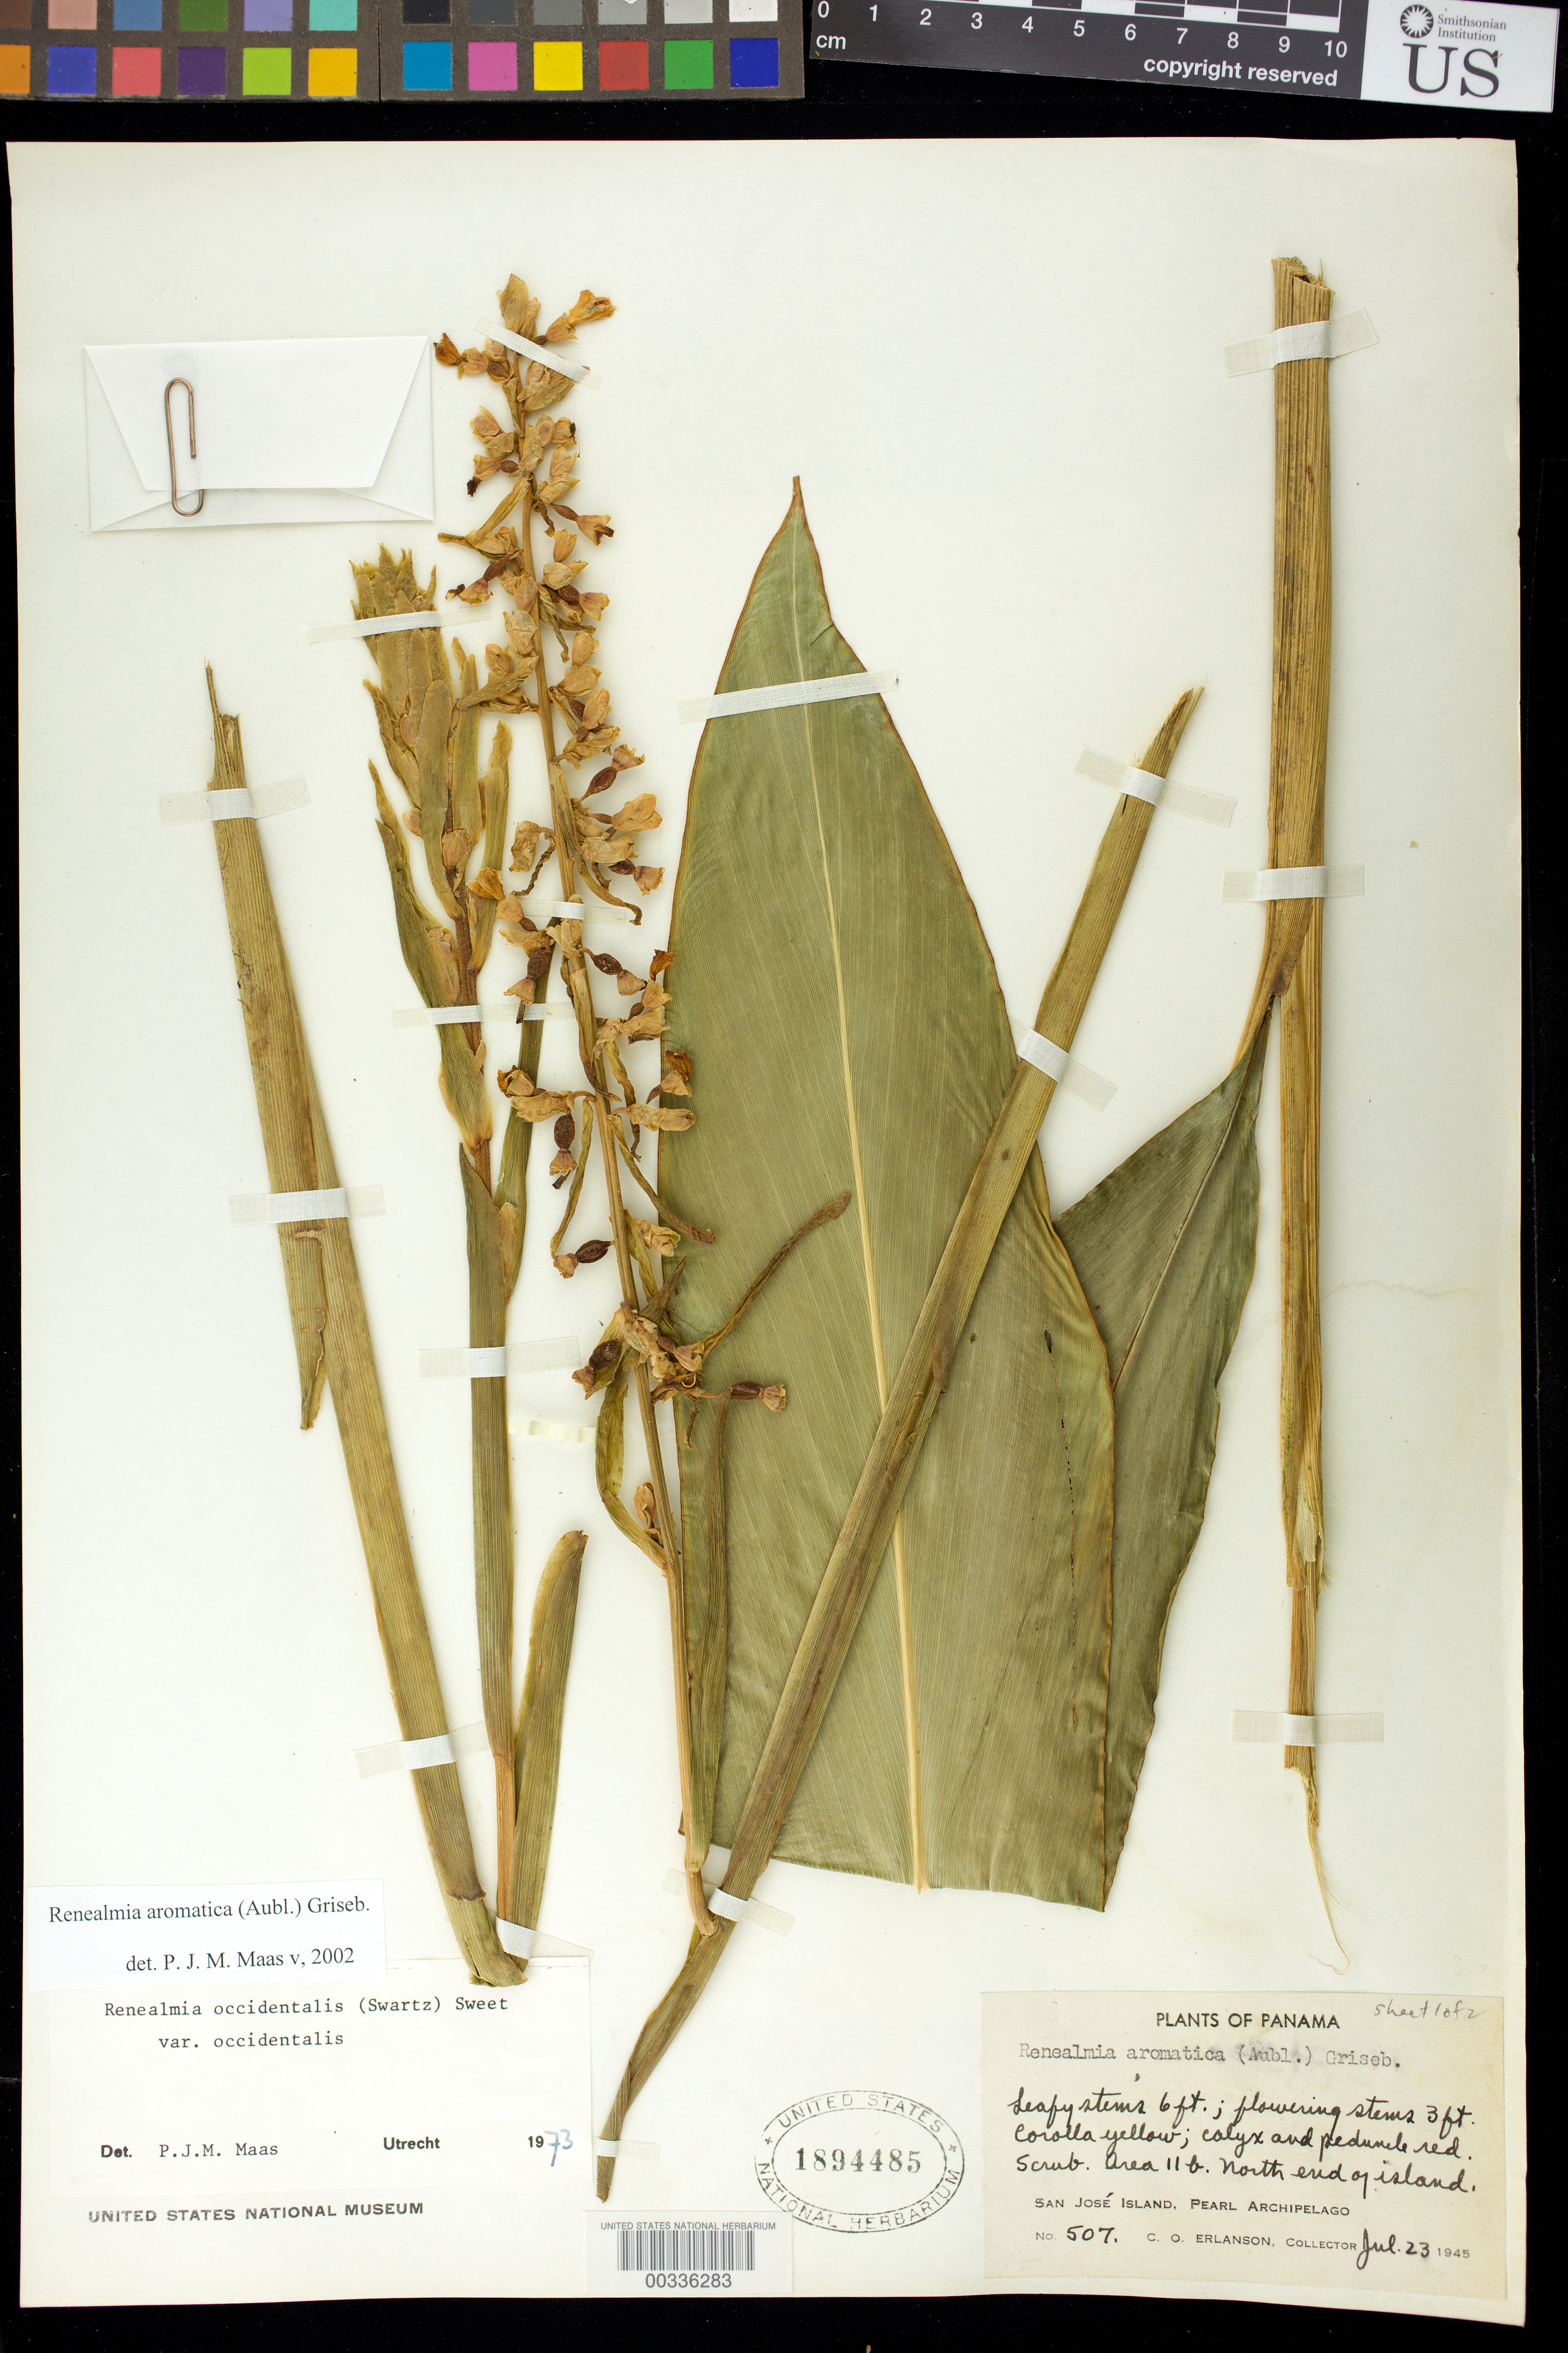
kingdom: Plantae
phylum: Tracheophyta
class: Liliopsida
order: Zingiberales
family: Zingiberaceae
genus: Renealmia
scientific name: Renealmia aromatica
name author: (Aubl.) Griseb.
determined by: Maas, Paul J. M.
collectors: C. O. Erlanson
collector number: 507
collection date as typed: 23 Jul 1945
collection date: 1945-07-23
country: Panama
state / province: Panamá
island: San José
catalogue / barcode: US 1894485